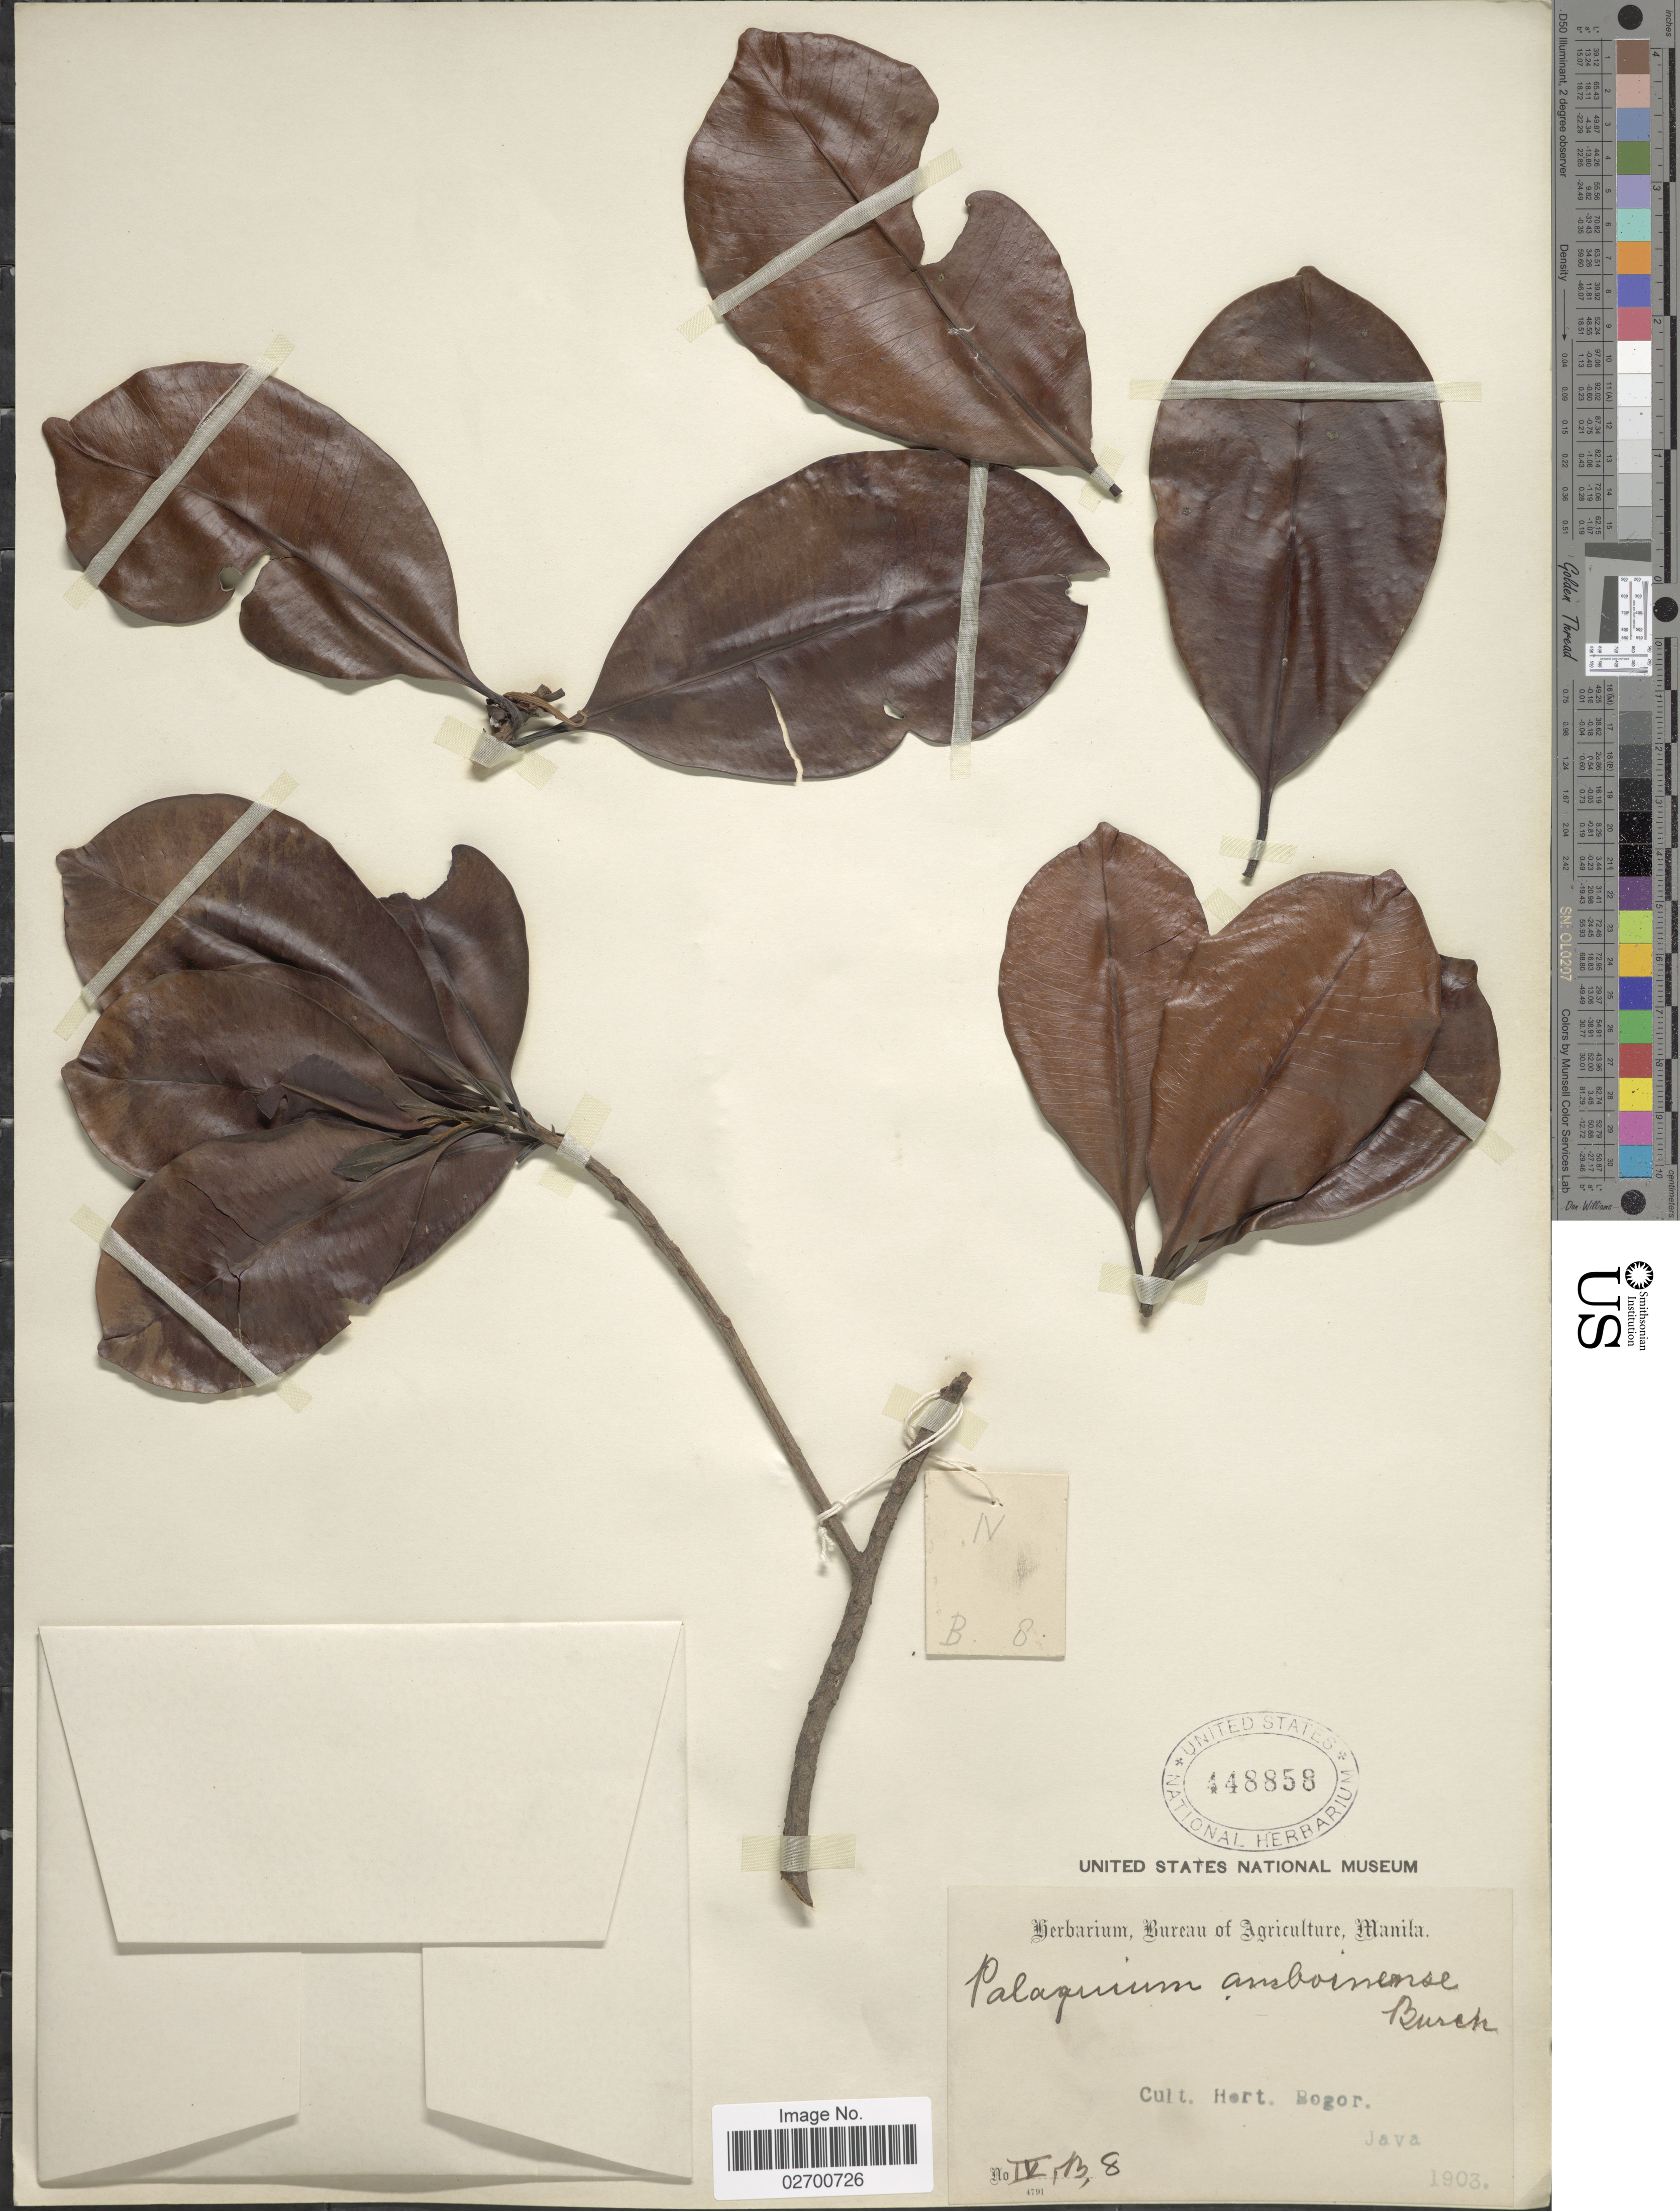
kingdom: Plantae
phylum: Tracheophyta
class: Magnoliopsida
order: Ericales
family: Sapotaceae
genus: Palaquium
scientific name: Palaquium amboinense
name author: Burck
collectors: ex Herb. Bur. Agric. Manila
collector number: IV,B, 8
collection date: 1903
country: Indonesia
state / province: Java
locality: Cult. Hort. Bogor, Java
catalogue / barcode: US 448858